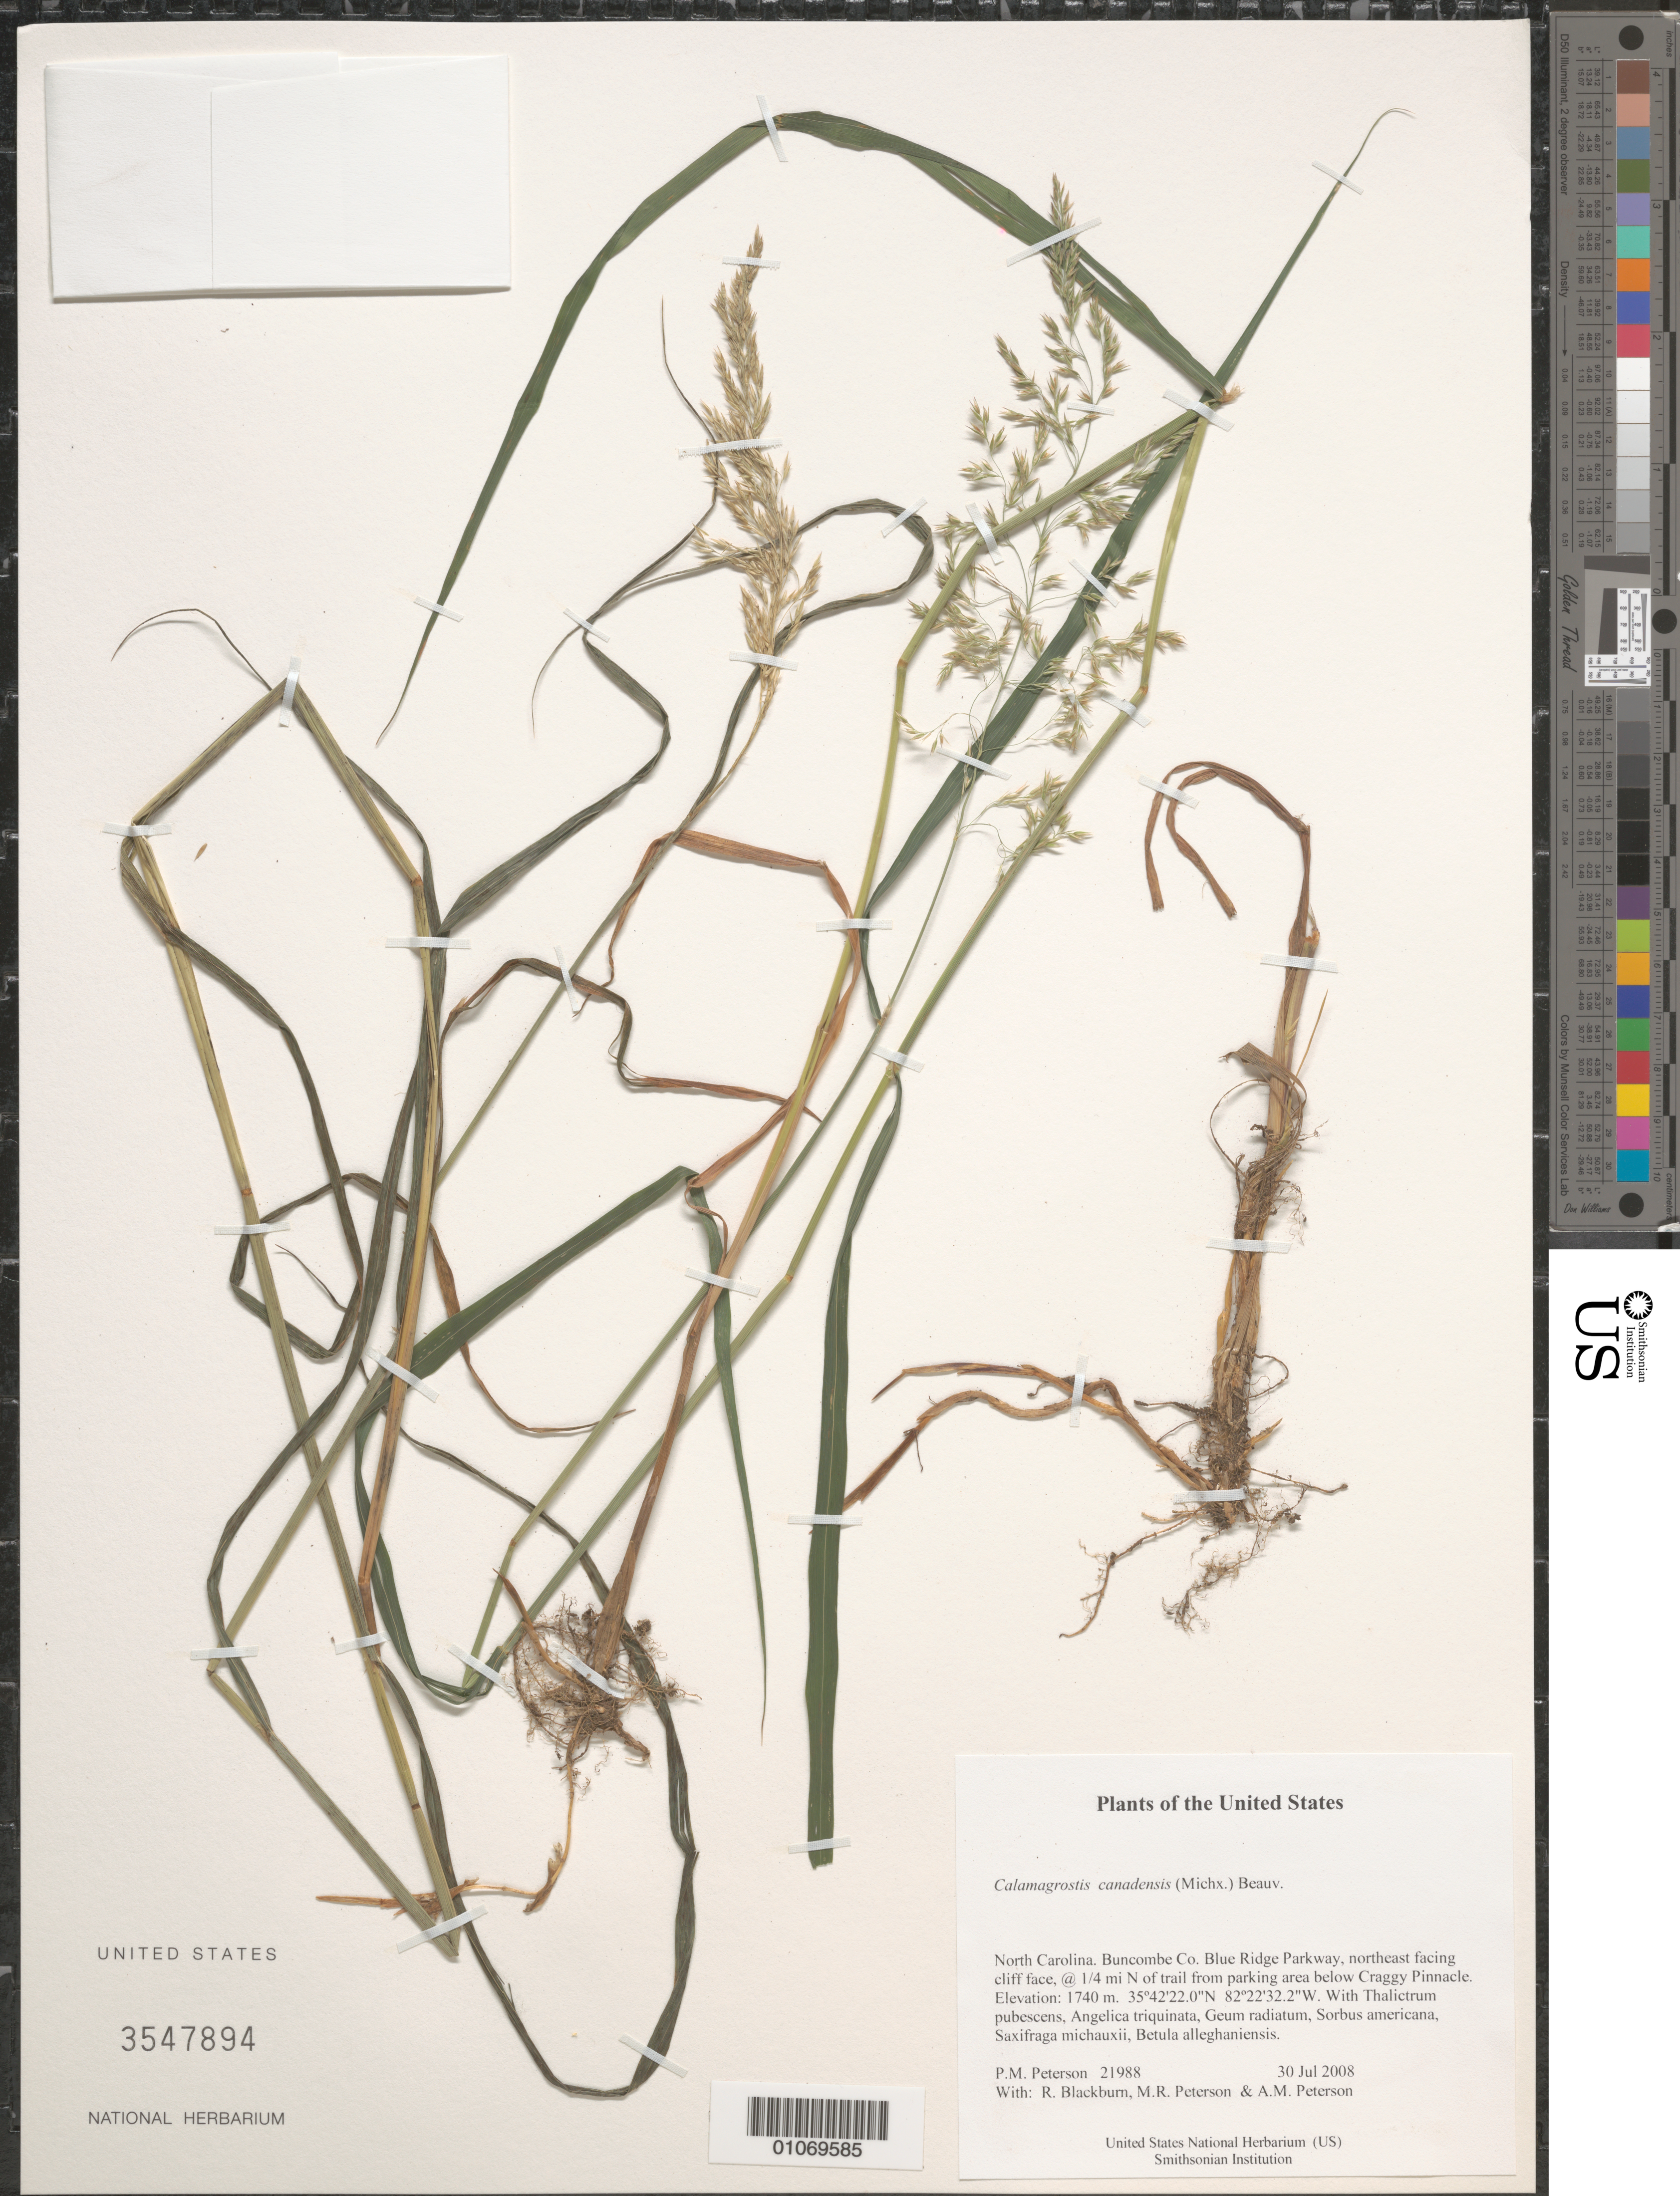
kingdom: Plantae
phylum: Tracheophyta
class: Liliopsida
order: Poales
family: Poaceae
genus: Calamagrostis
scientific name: Calamagrostis canadensis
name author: (Michx.) P. Beauv.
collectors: P. M. Peterson & M. Levine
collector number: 21988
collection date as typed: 30 Jul 2008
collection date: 2008-07-30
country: United States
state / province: North Carolina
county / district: Buncombe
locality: Blue Ridge Parkway, northeast facing cliff face, @ 1/4 mi N of trail from parking area below Craggy Pinnacle.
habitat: With Thalictrum pubescens, Angelica triquinata, Geum radiatum, Sorbus americana, Saxifraga michauxii, Betula alleghaniensis.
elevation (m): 1740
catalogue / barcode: US 3547894